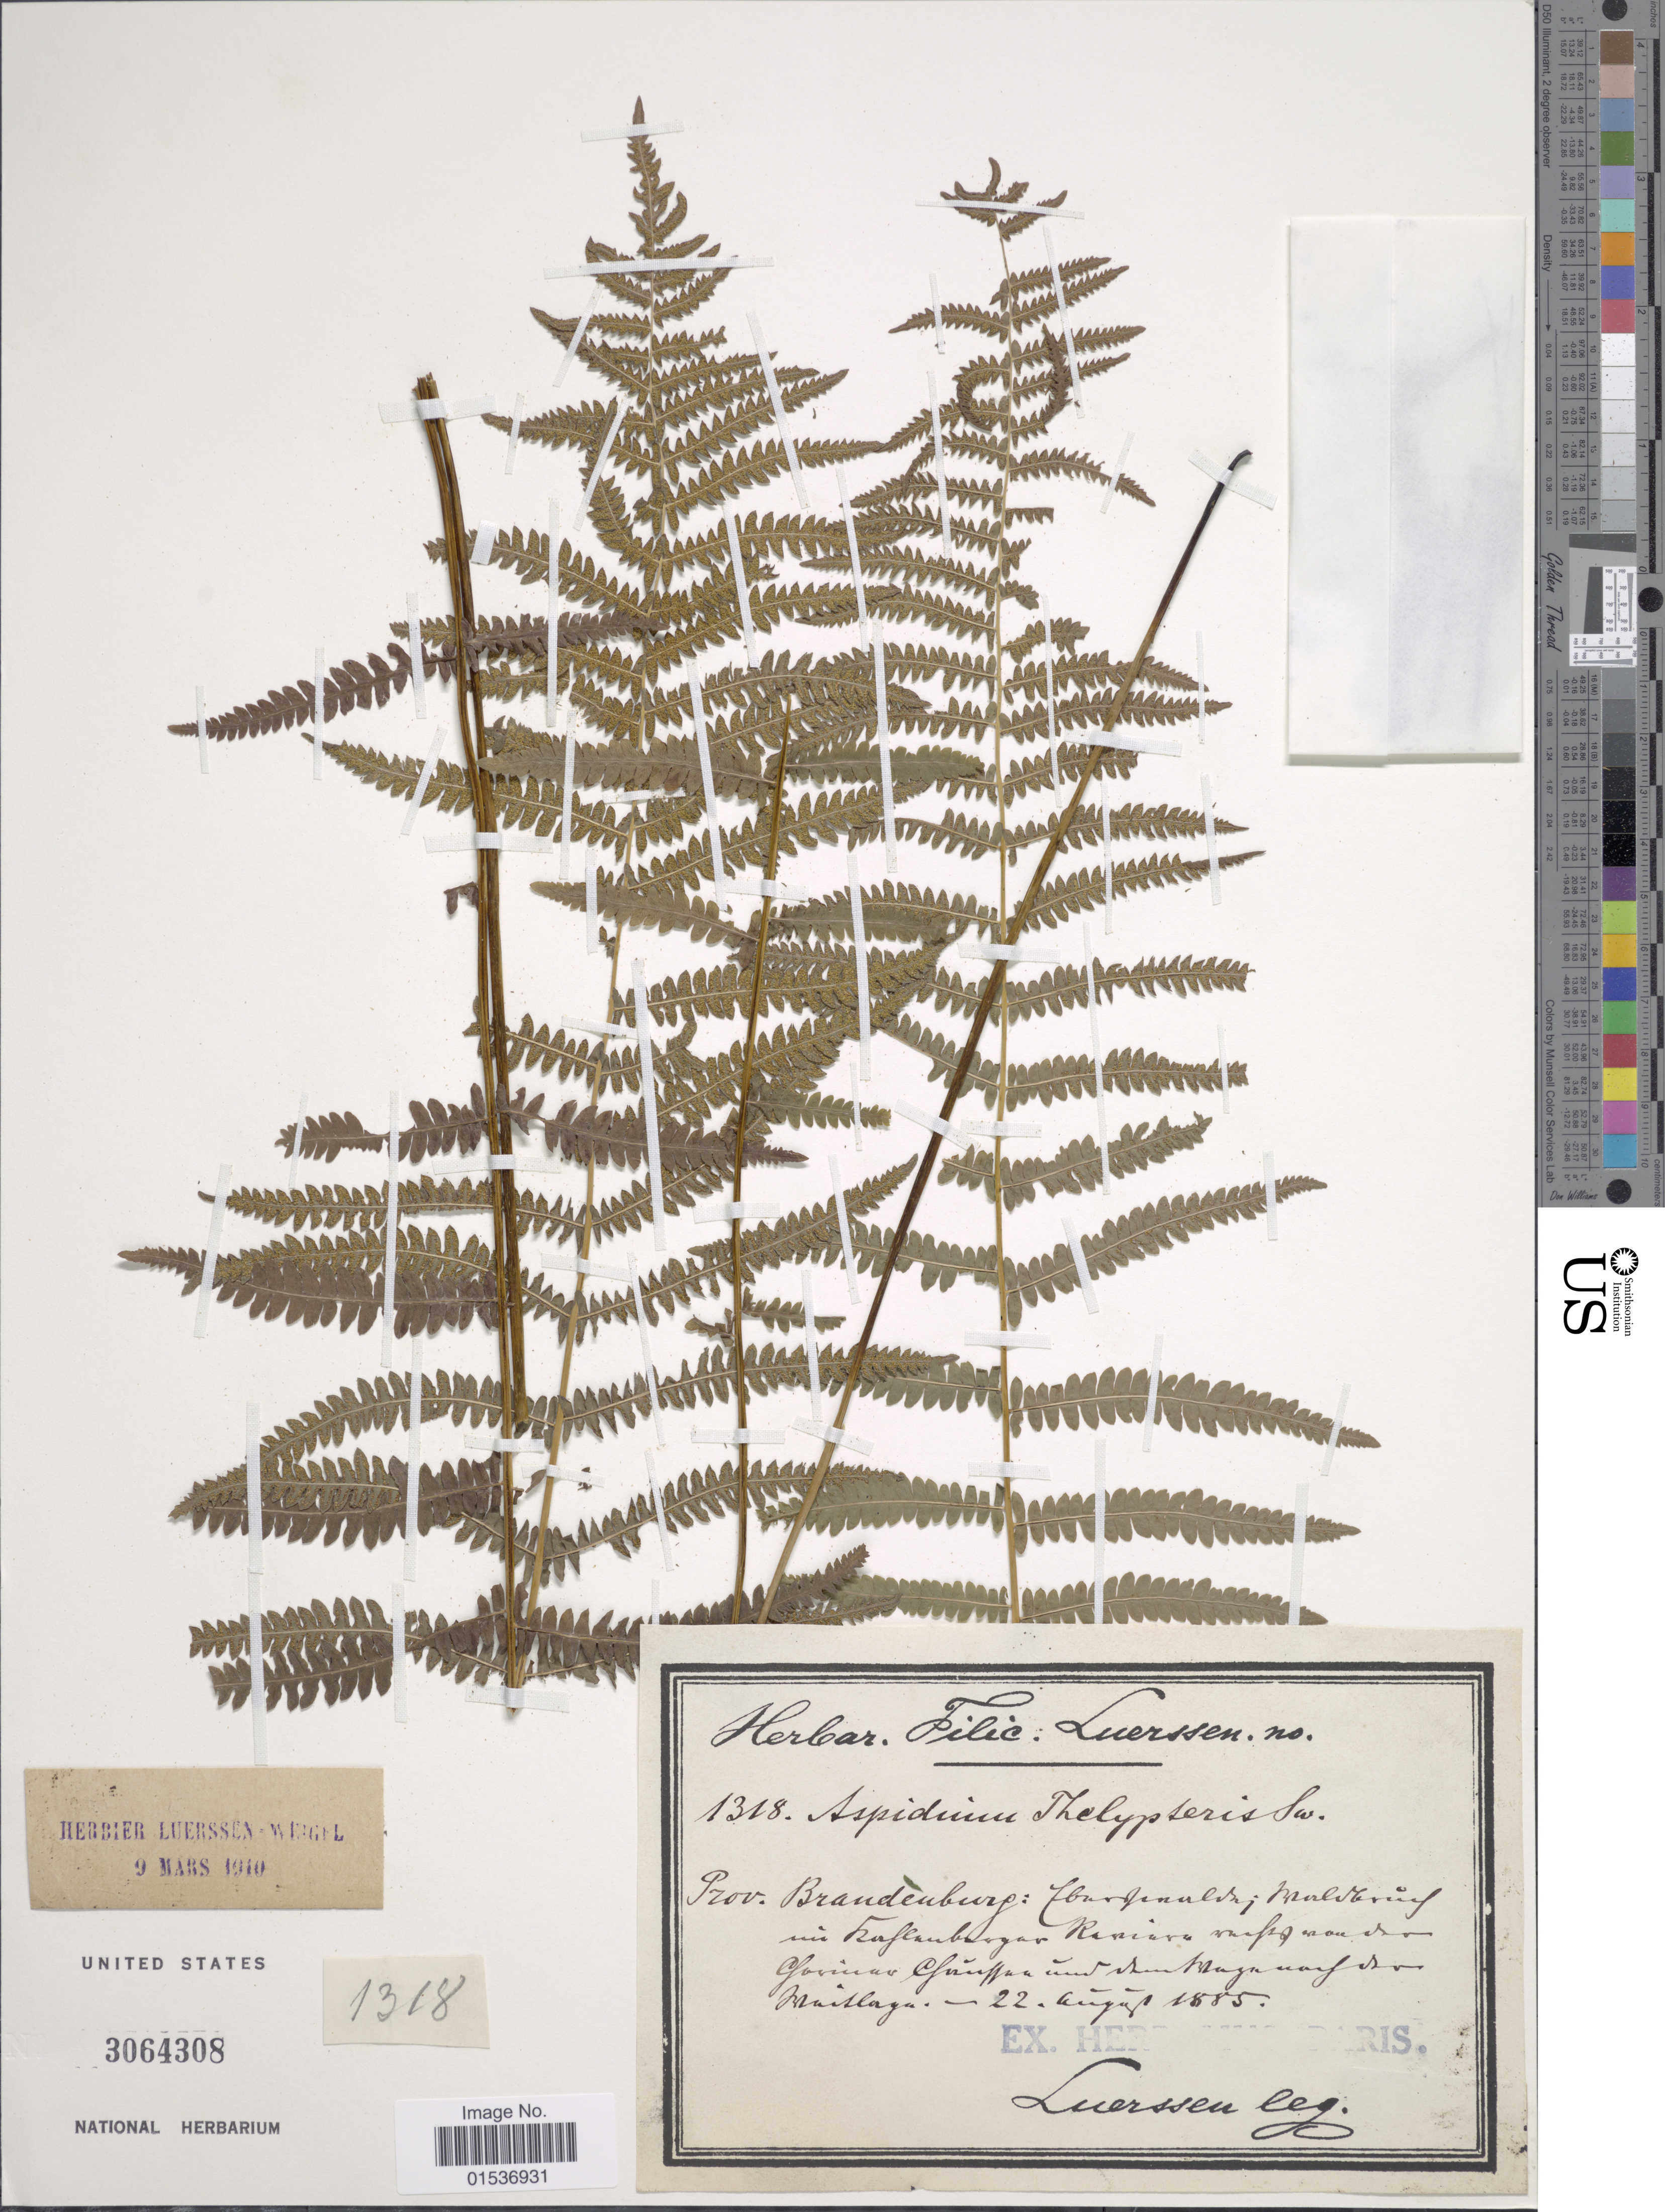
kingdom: Plantae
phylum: Tracheophyta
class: Polypodiopsida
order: Polypodiales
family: Thelypteridaceae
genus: Thelypteris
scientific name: Thelypteris palustris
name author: (Salisb.) Schott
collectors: Luerssen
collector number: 1318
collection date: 1885-08-22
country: Germany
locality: Pror. Brandenburg: [illegible text].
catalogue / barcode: US 3064308